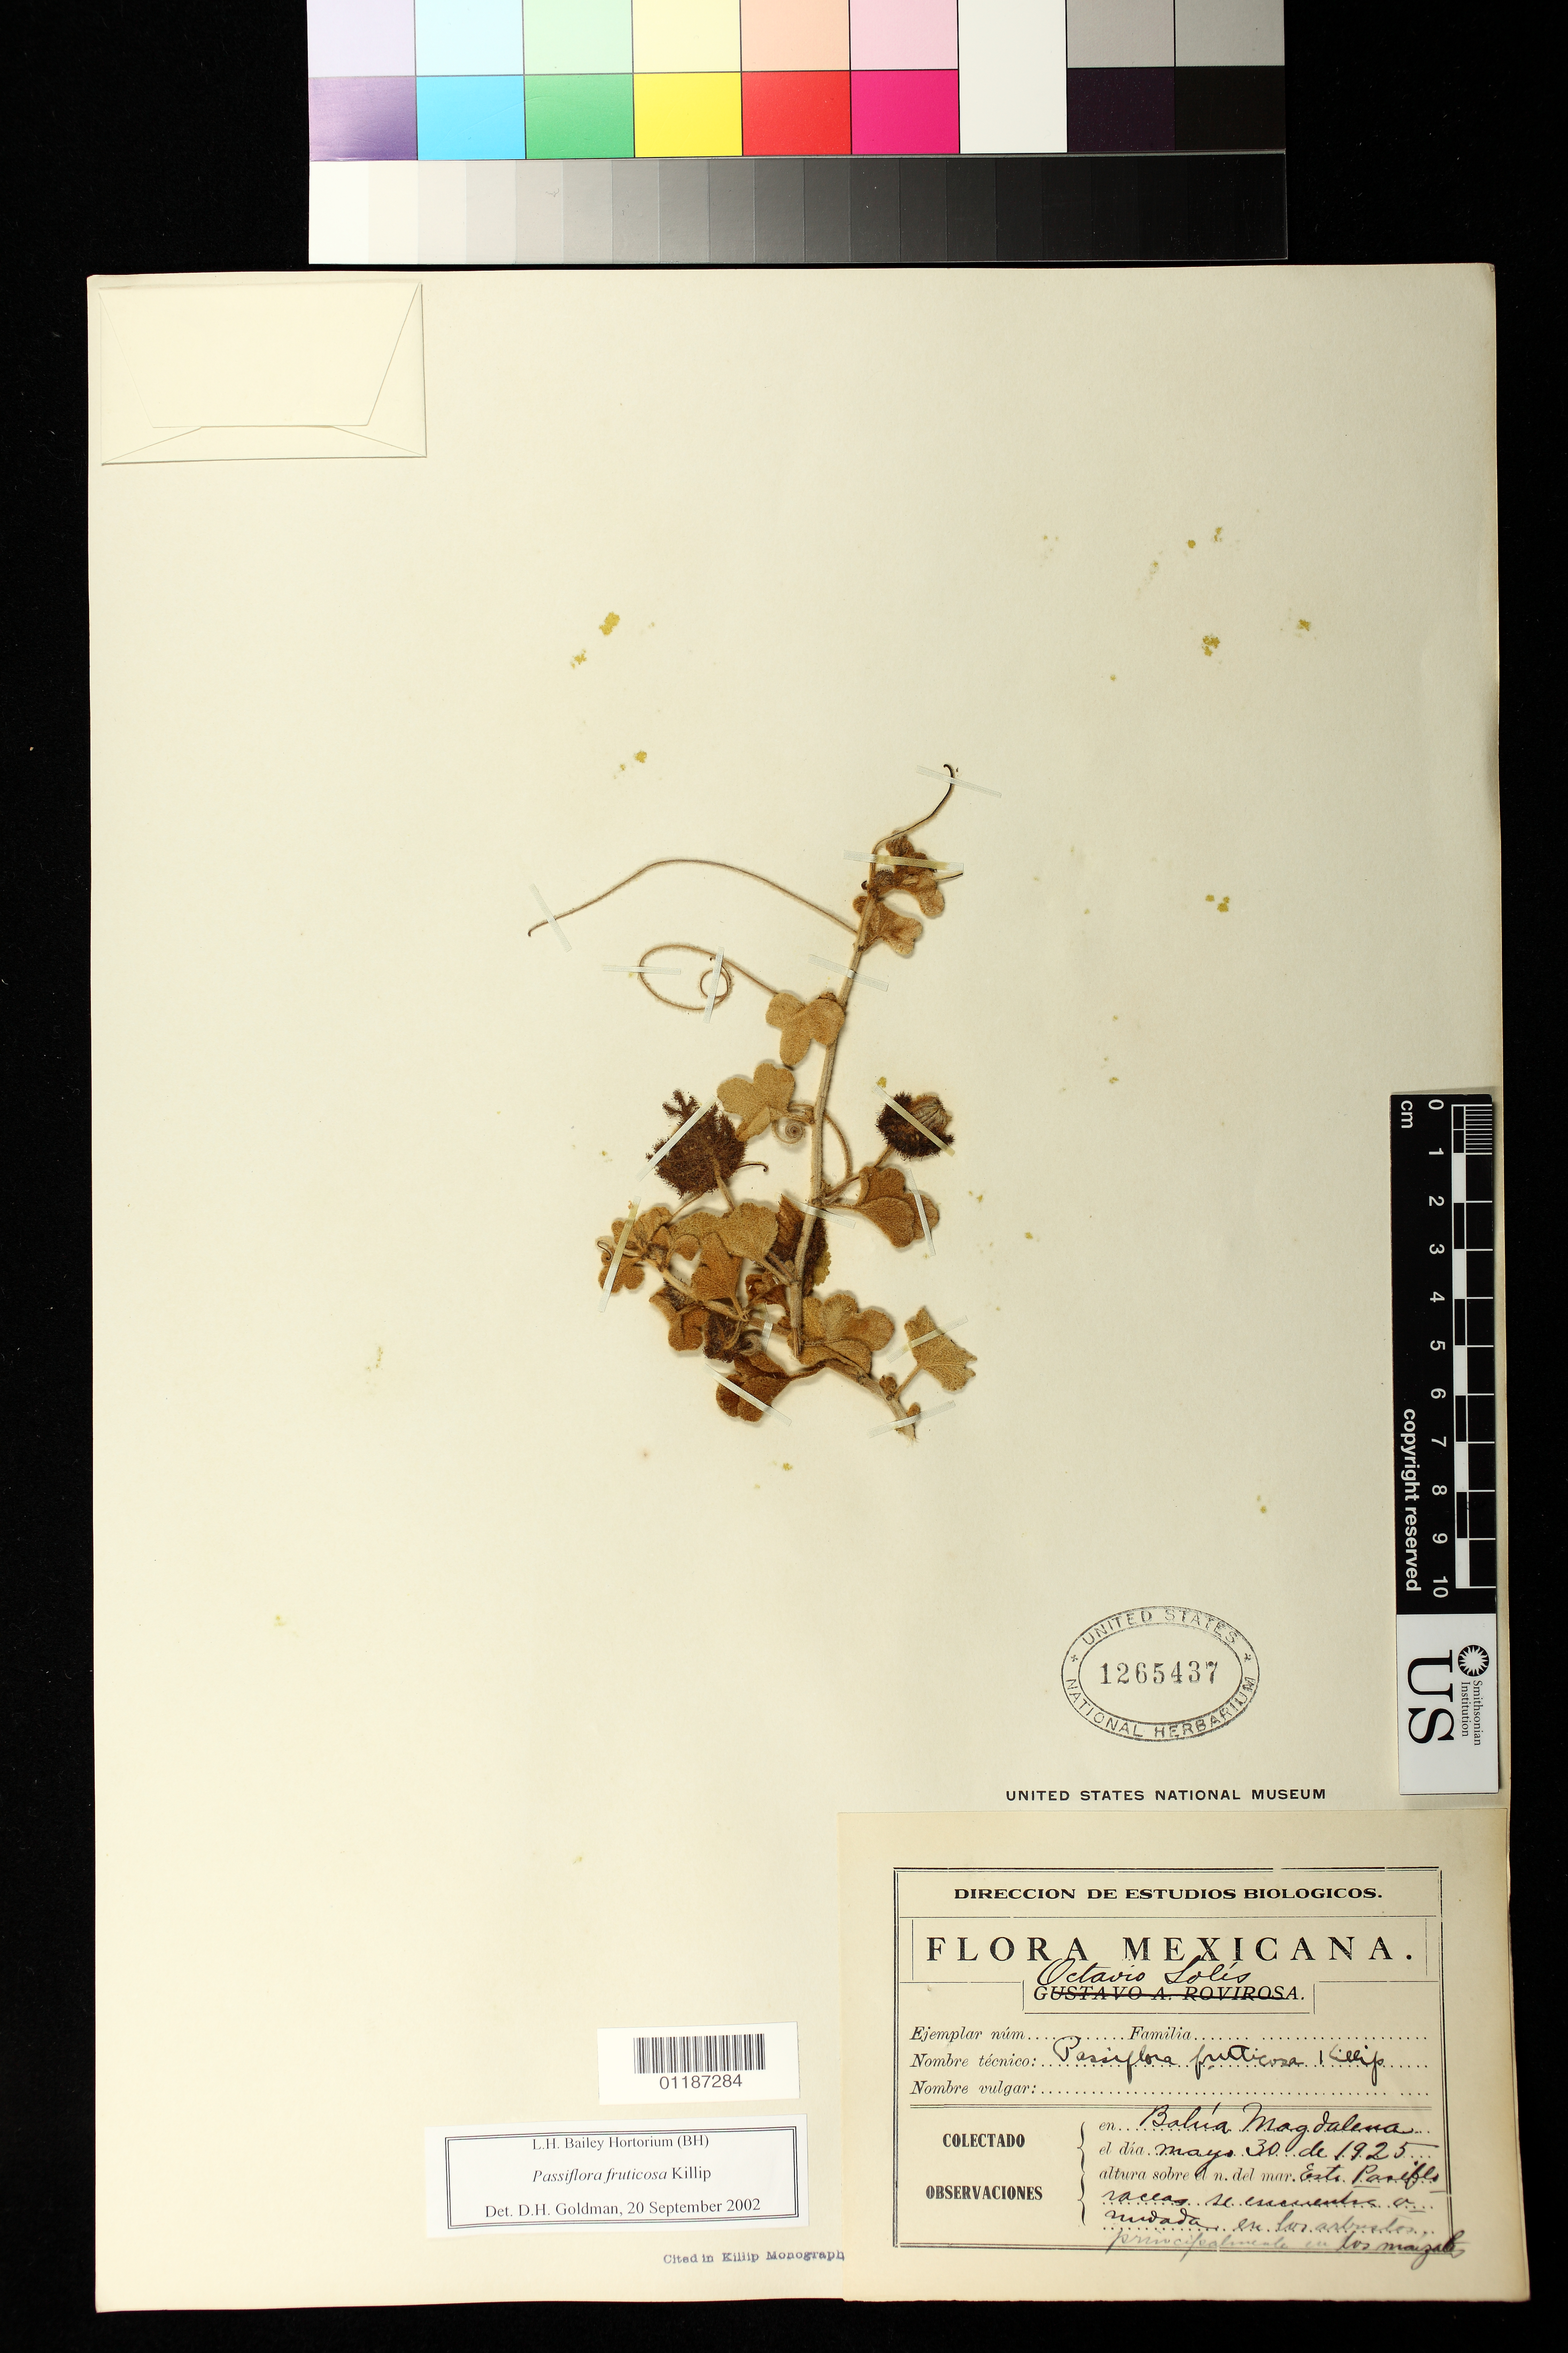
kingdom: Plantae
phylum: Tracheophyta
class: Magnoliopsida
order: Malpighiales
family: Passifloraceae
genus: Passiflora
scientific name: Passiflora fruticosa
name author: Killip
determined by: Svoboda, Harlan T., (NA), US Department of Agriculture (UNITED STATES)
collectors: O. Solis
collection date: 1925-05-30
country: Mexico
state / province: Baja California Sur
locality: Bahia Magdalena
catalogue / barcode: US 1265437